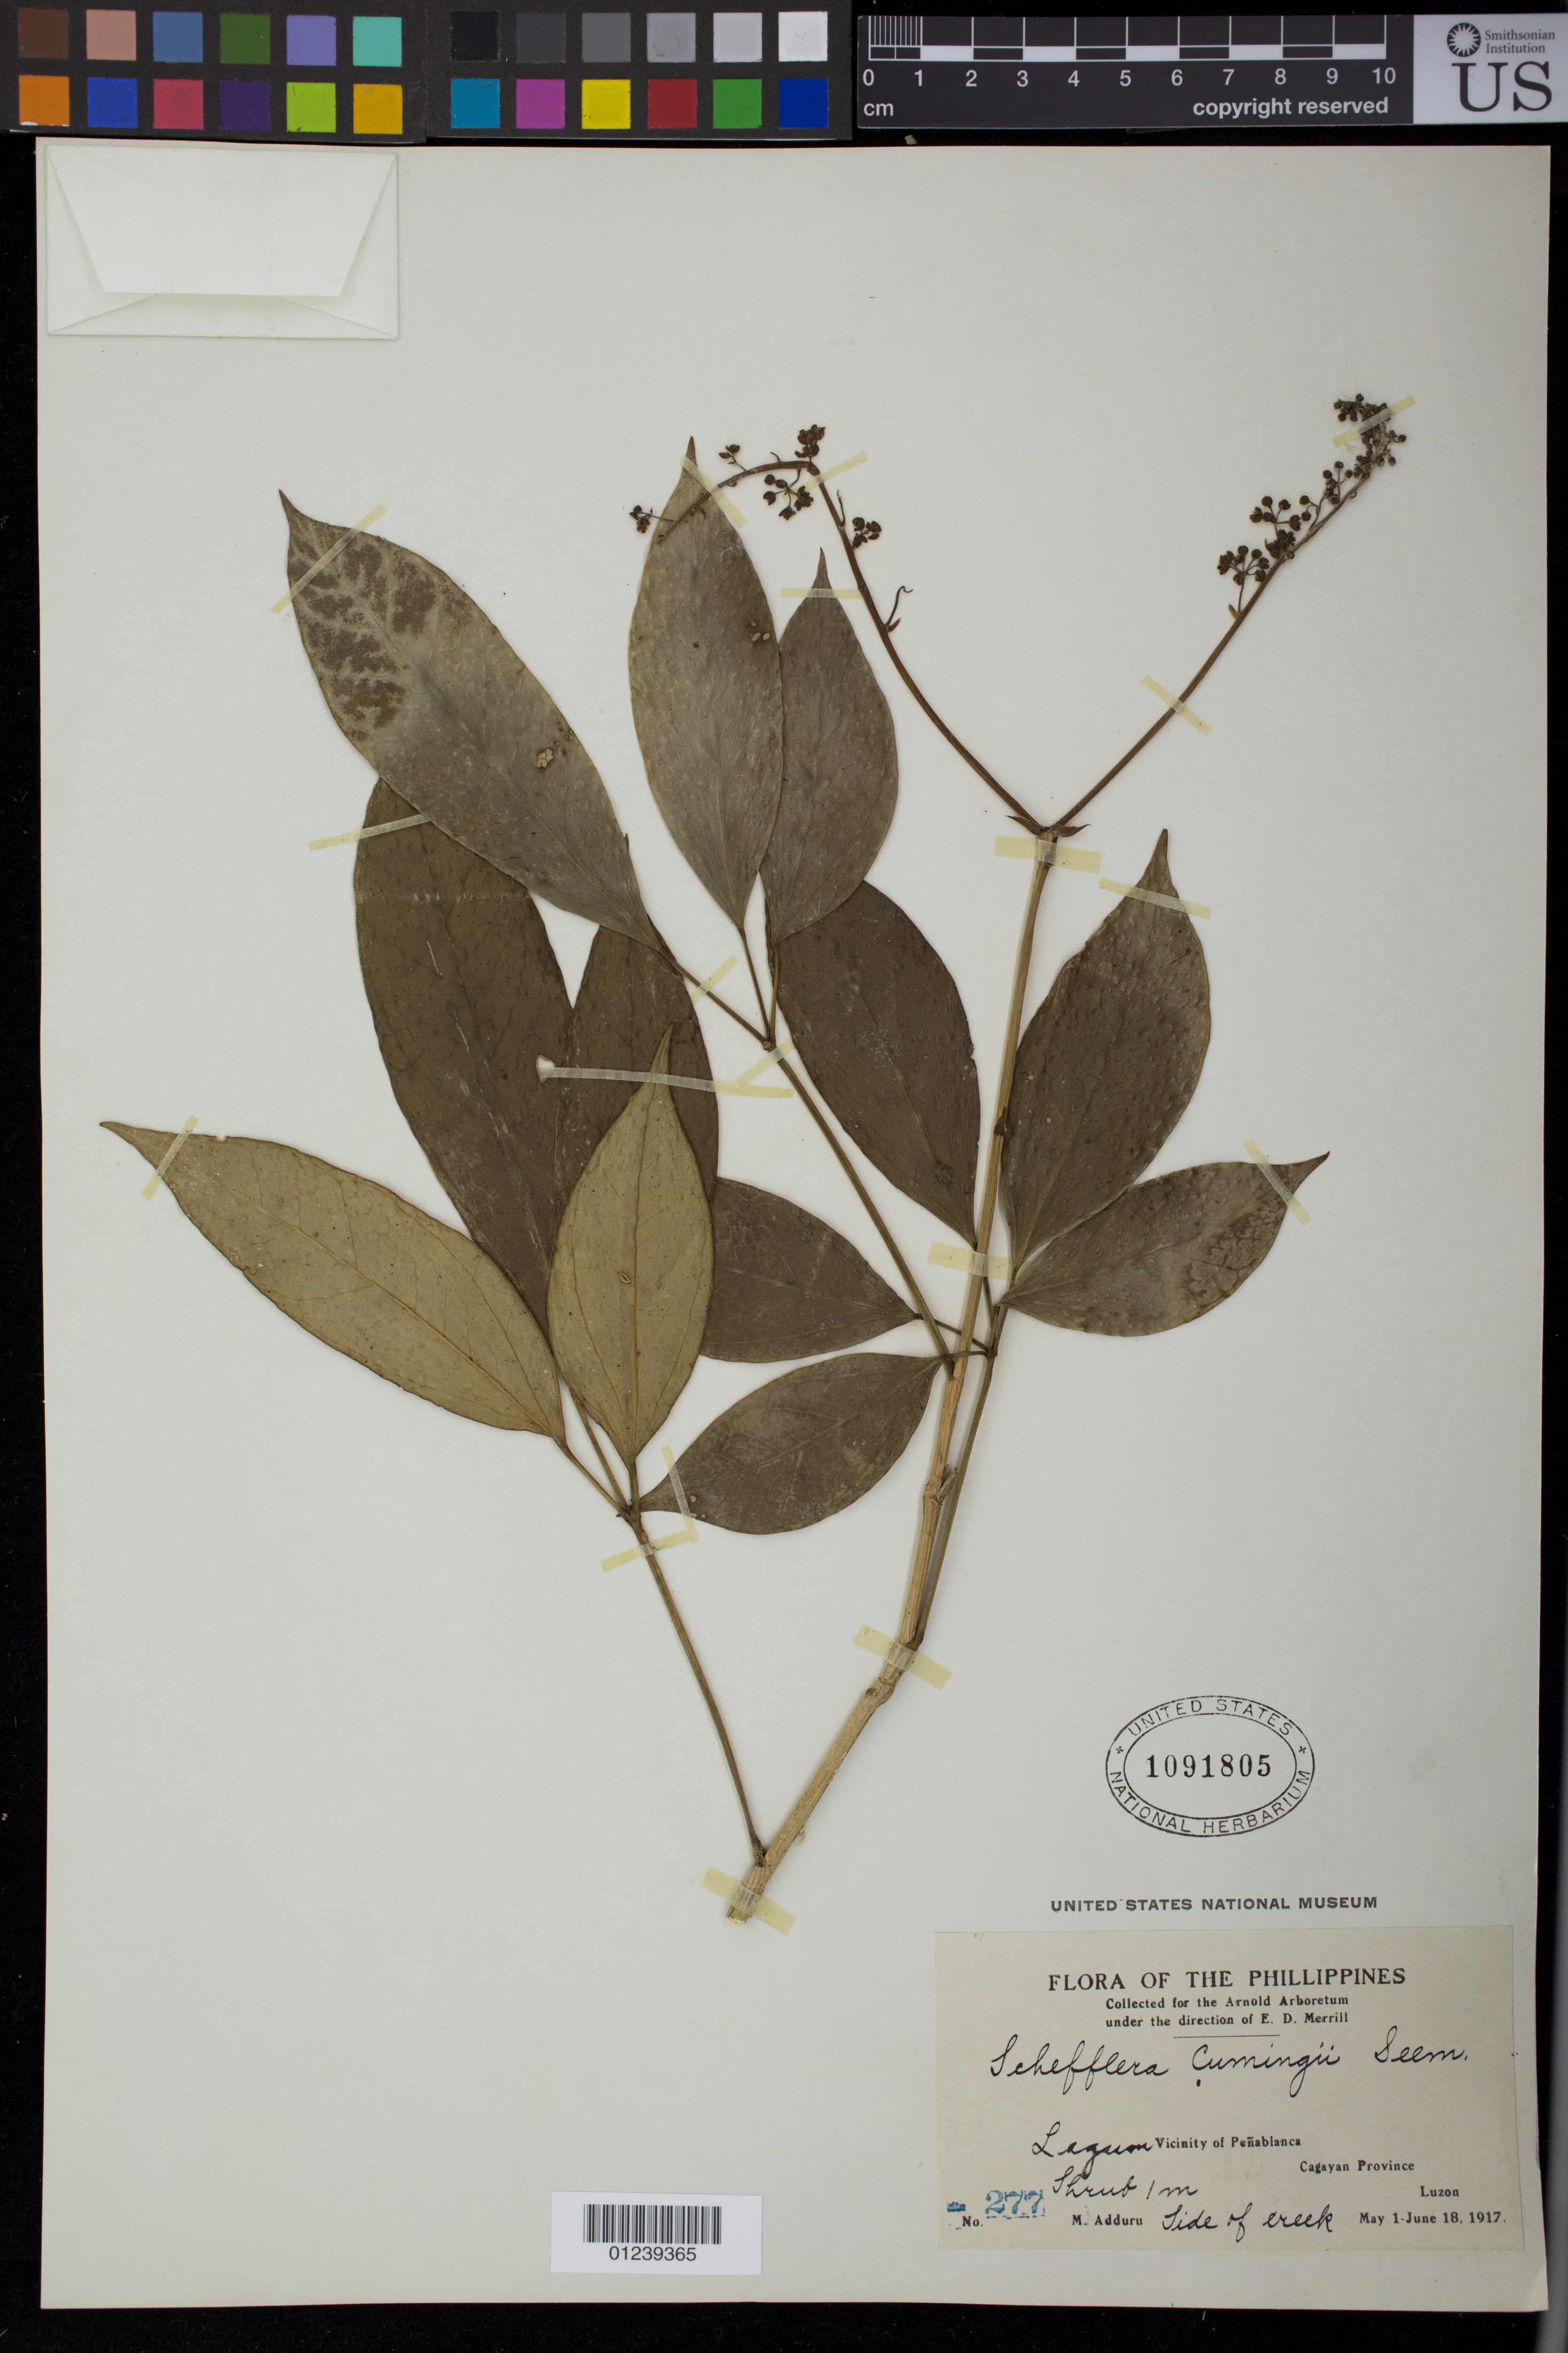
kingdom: Plantae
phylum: Tracheophyta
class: Magnoliopsida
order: Apiales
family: Araliaceae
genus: Schefflera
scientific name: Schefflera cumingii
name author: (Seem.) Harms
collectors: M. Adduru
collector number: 277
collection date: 1917-05-01/1917-06-18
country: Philippines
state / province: Cagayan Valley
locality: Laguna Vicinity of Penablanca, Luzon. Side of creek.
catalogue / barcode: US 1091805